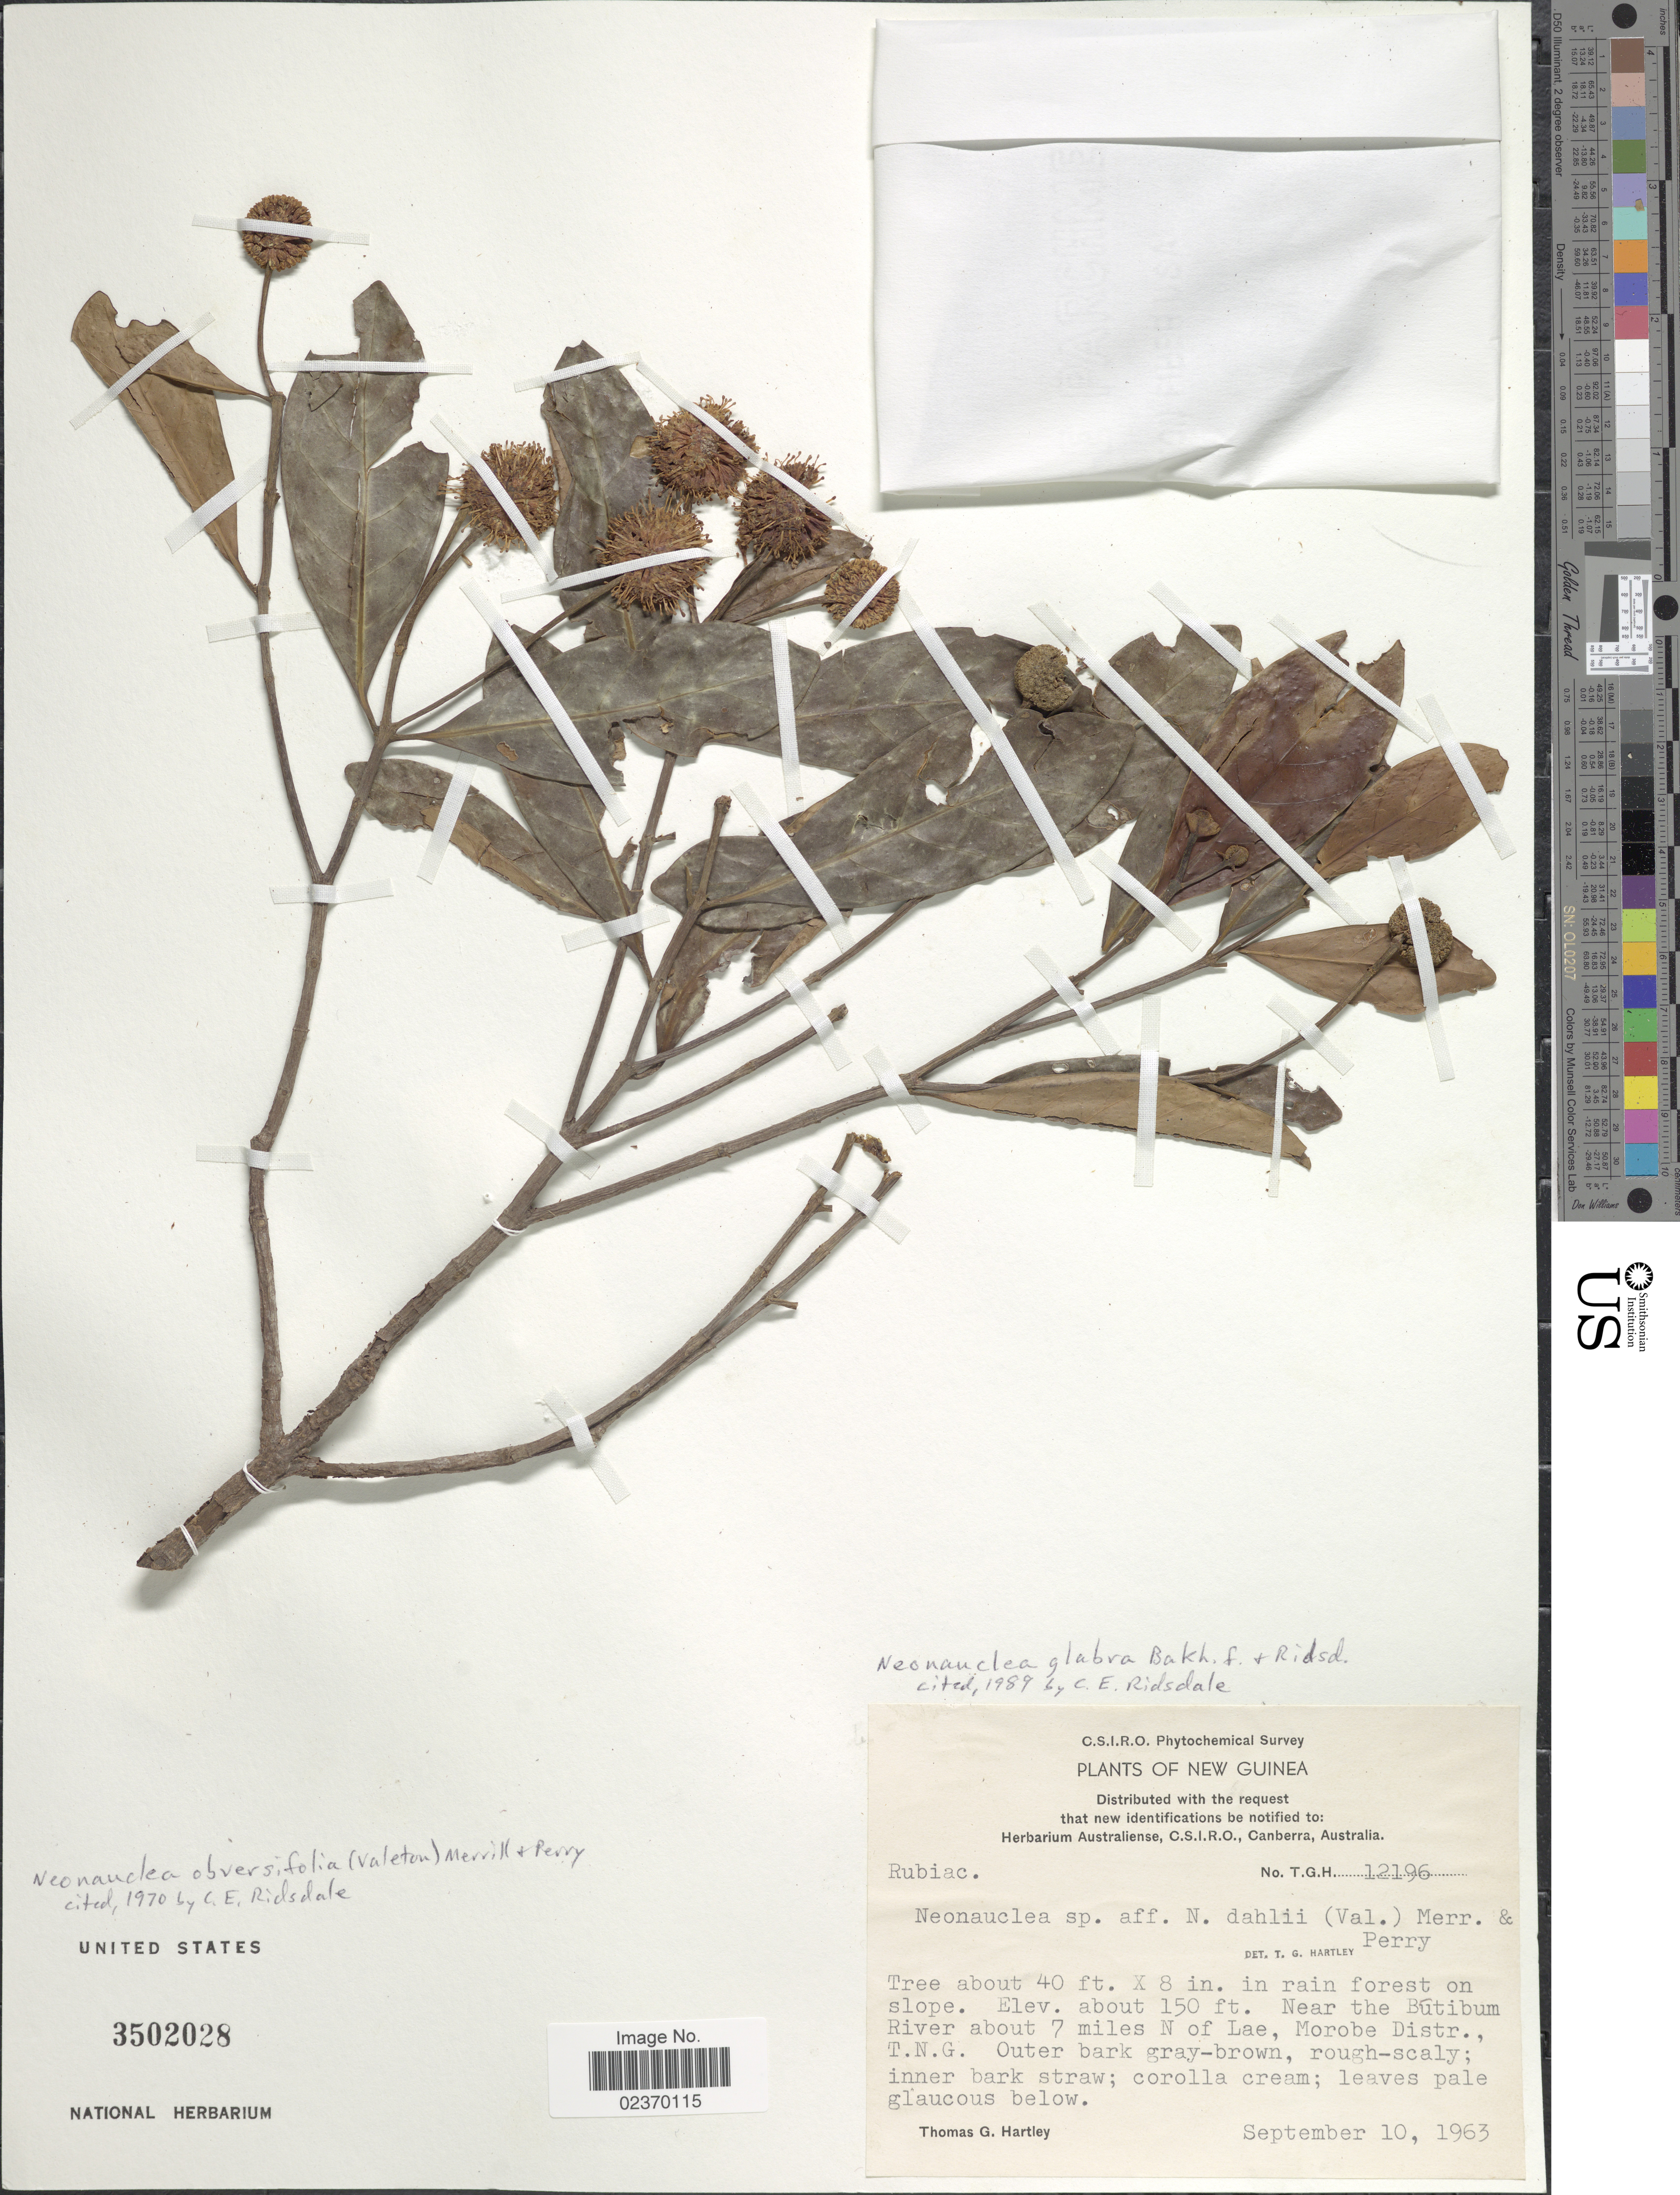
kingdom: Plantae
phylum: Tracheophyta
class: Magnoliopsida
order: Gentianales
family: Rubiaceae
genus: Neonauclea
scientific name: Neonauclea glabra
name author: (Roxb.) Bakh. f. & Risdale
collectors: T. G. Hartley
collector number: T.G.H. 12196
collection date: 1963-09-10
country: Papua New Guinea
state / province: Morobe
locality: New Guinea, in rain forest on slope, Near the Butibum River about 7 miles N of Lae, Morobe Distr., T.N.G.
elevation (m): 46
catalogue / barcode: US 3502028